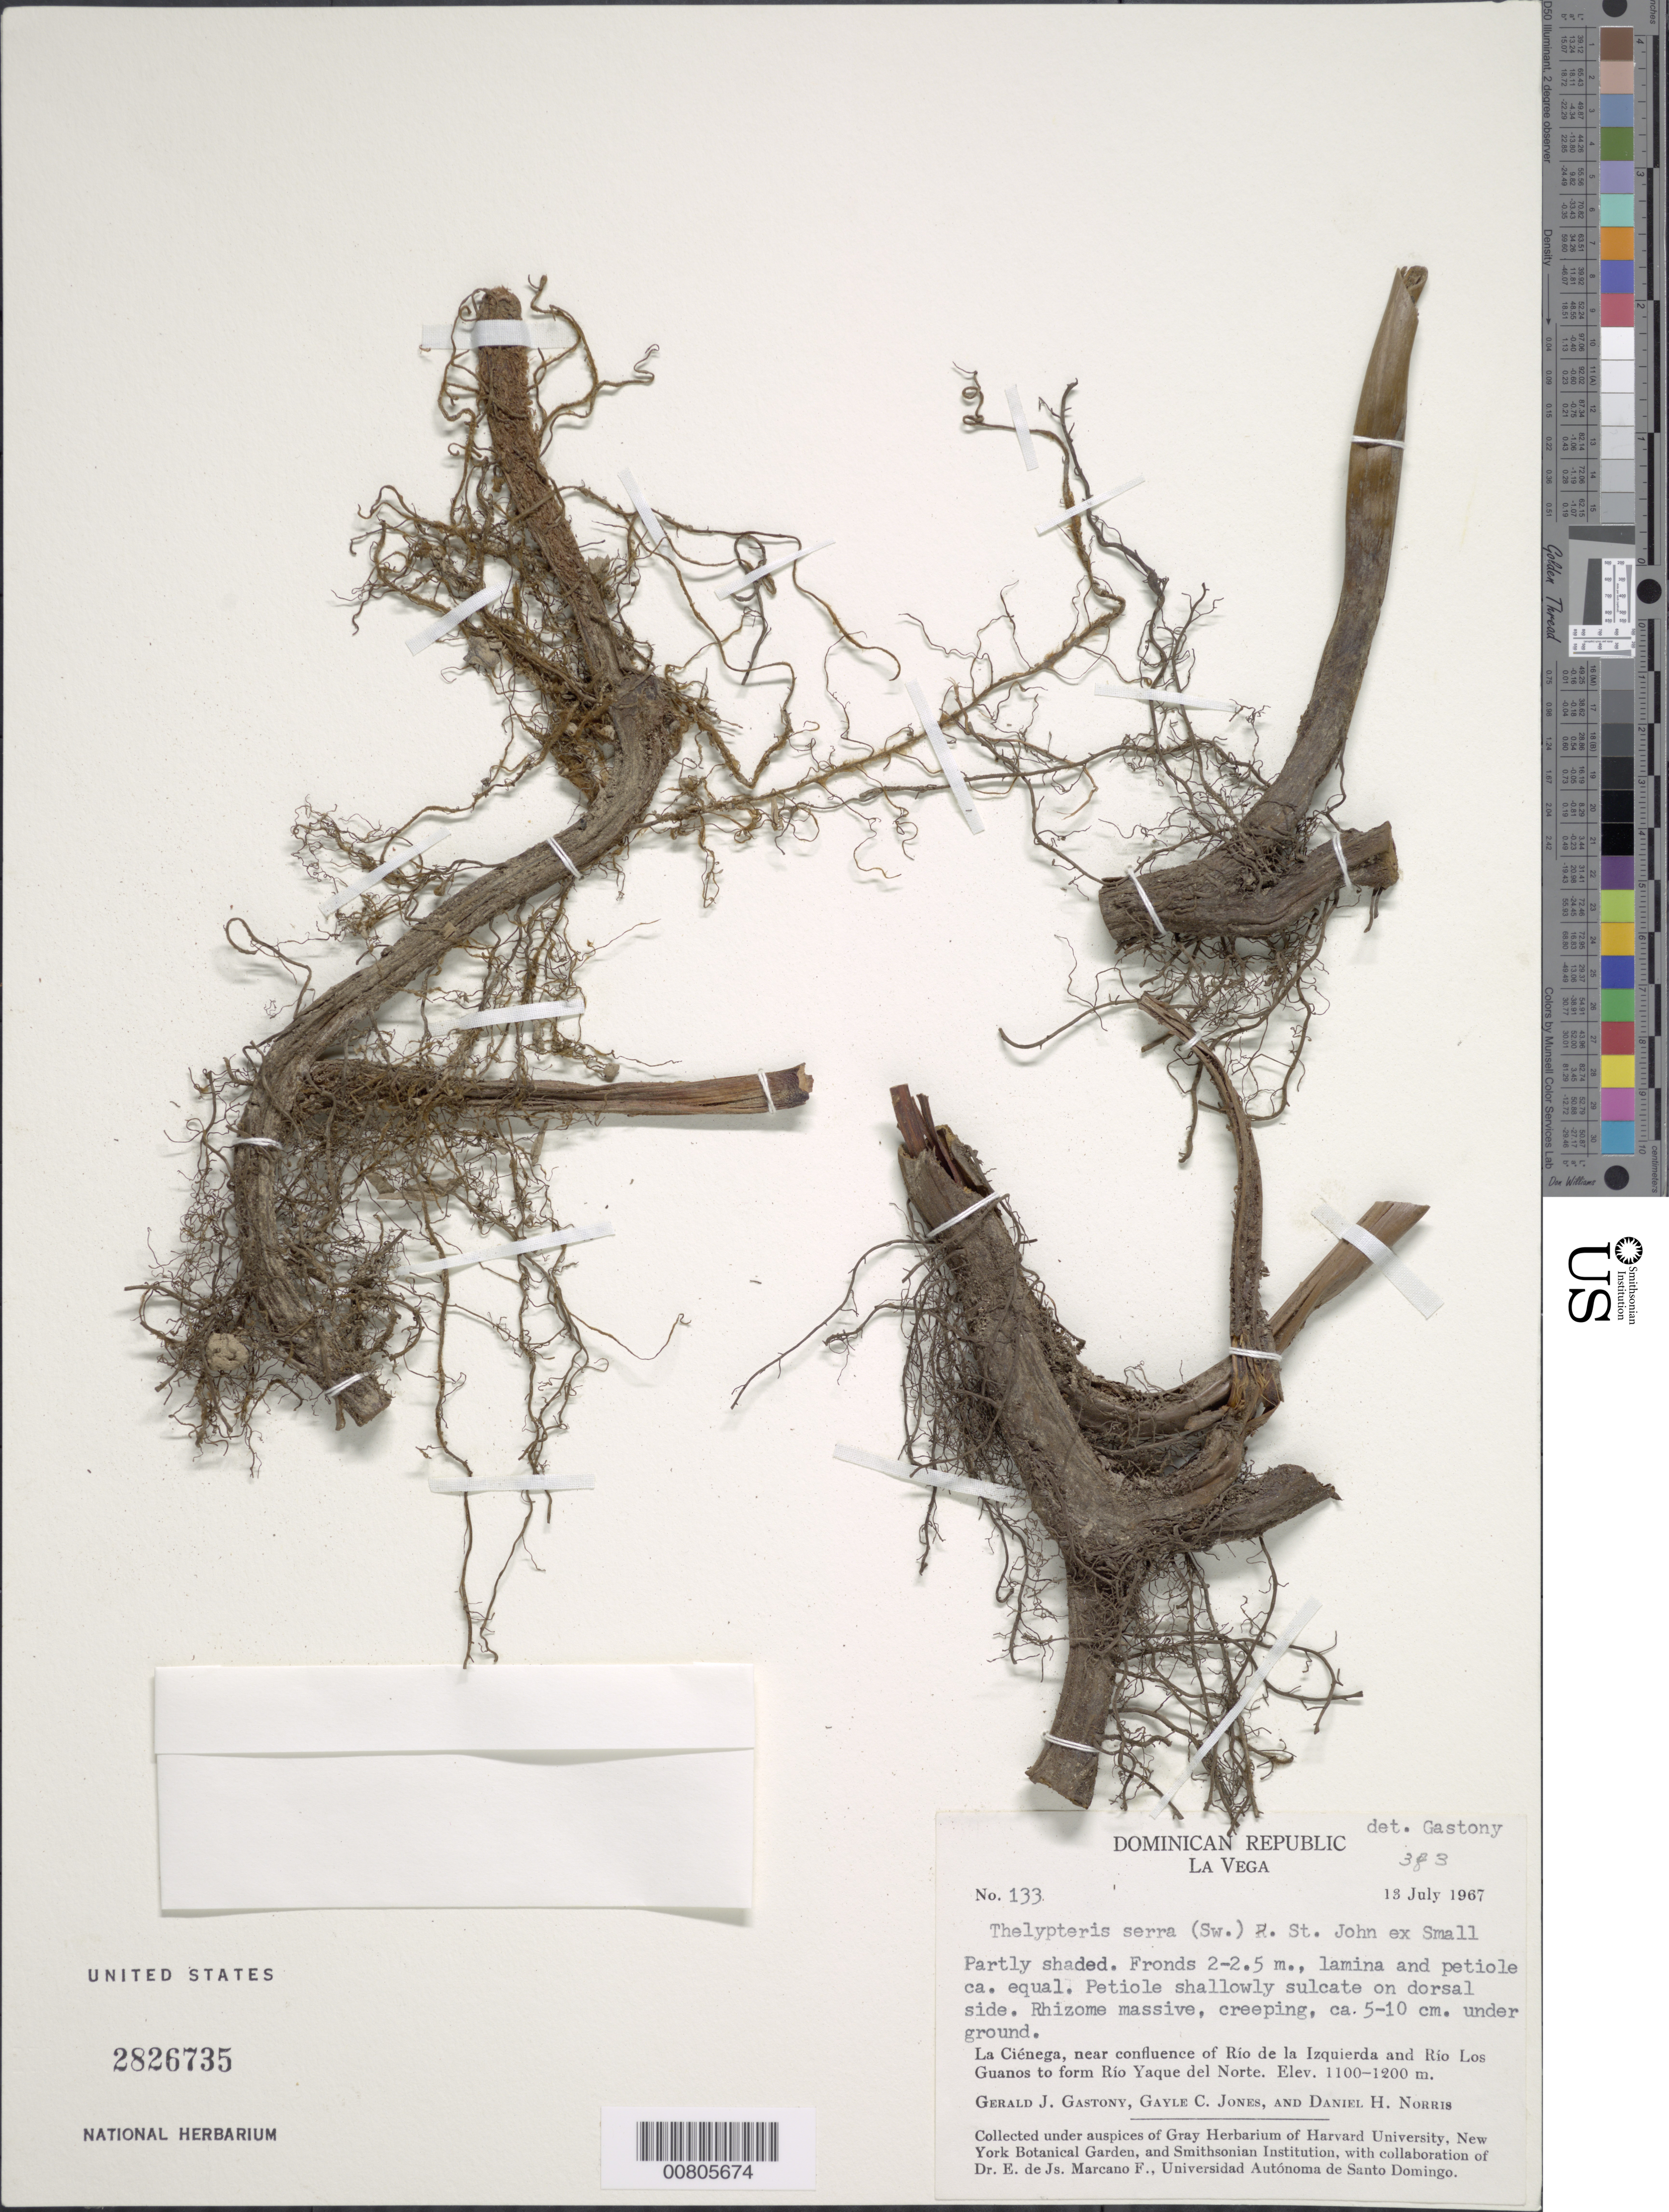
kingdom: Plantae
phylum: Tracheophyta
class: Polypodiopsida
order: Polypodiales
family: Thelypteridaceae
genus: Cyclosorus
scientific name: x C. serra (Sw.) Farw.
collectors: G. Gastony, G. C. Jones & D. H. Norris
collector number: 133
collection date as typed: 13 Jul 1967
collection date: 1967-07-13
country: Dominican Republic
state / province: La Vega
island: Hispaniola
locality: La Ciénega, near confluence of Río de la Izquierda and Río Los Guanos to form Río Yaque del Norte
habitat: Partly shaded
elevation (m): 1100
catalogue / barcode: US 2826735